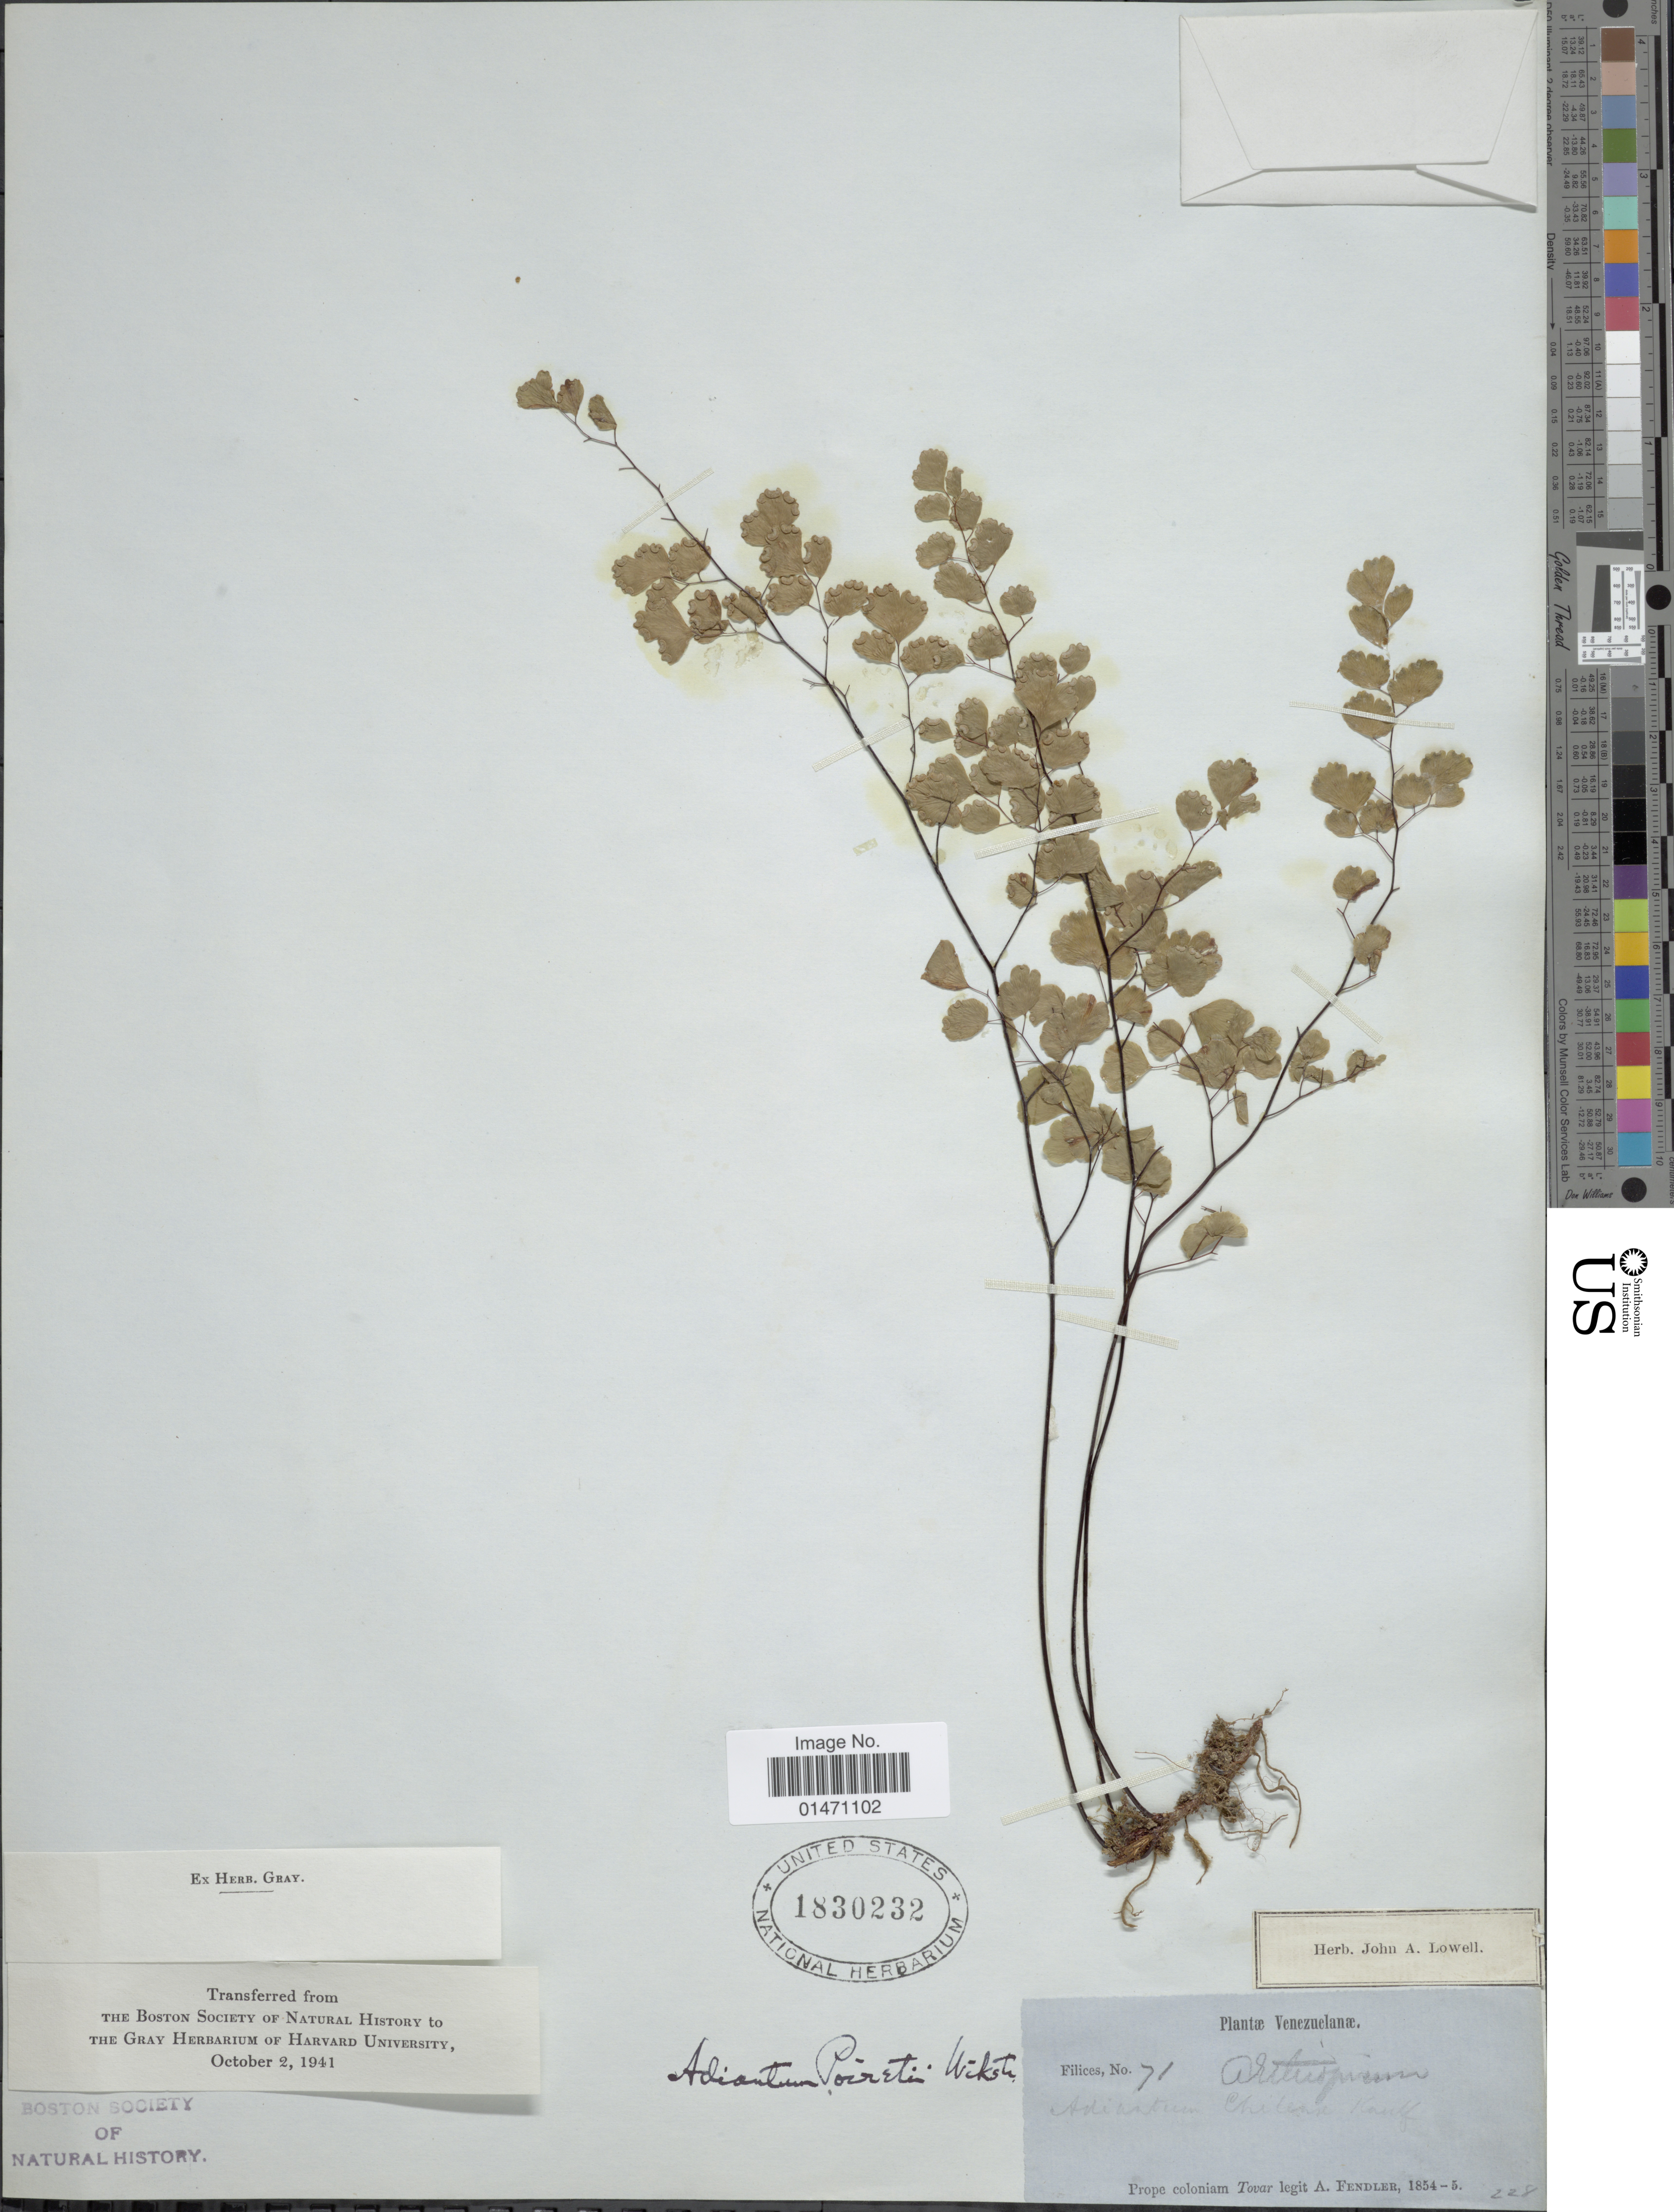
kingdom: Plantae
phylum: Tracheophyta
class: Polypodiopsida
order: Polypodiales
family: Pteridaceae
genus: Adiantum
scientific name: Adiantum poiretii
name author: Wikstr.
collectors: A. Fendler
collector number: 71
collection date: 1854/1855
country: Venezuela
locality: Plantae Venezuelanae, prope coloniam Tovar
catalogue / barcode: US 1830232